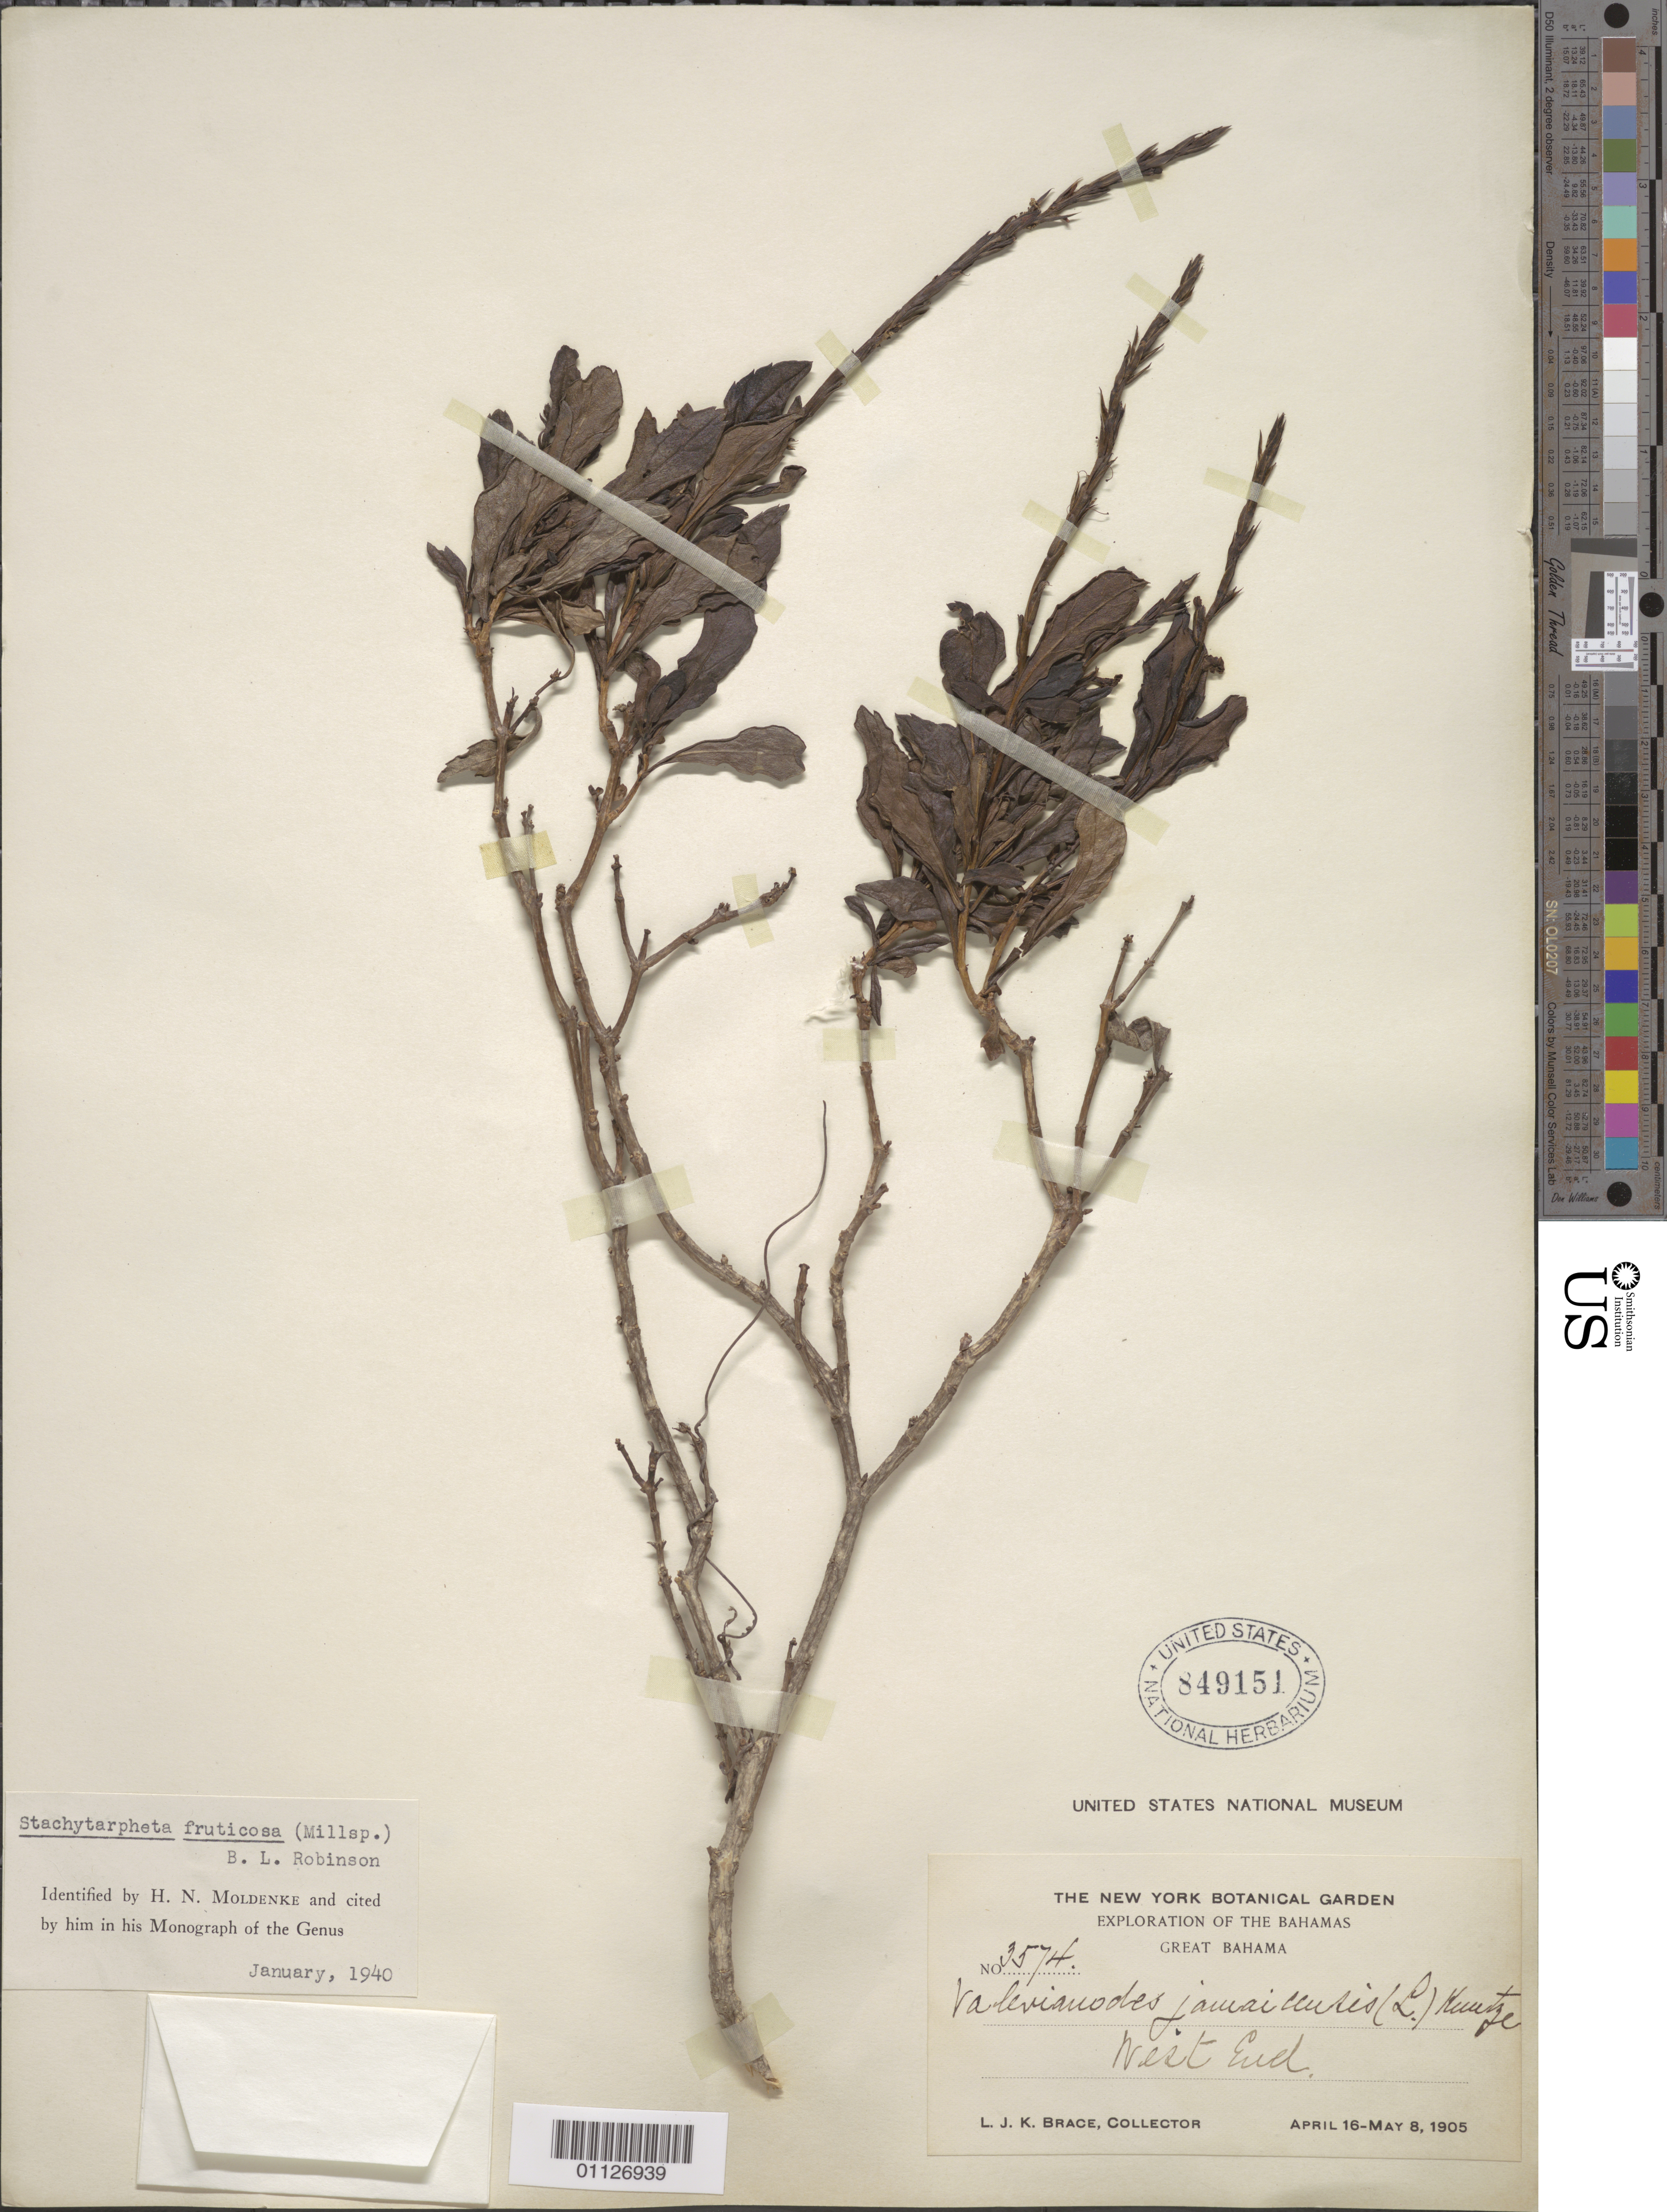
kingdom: Plantae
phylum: Tracheophyta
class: Magnoliopsida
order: Lamiales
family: Verbenaceae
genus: Stachytarpheta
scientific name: Stachytarpheta fruticosa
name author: (Millsp.) B.L. Rob.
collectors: L. J. K. Brace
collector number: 3574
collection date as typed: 16 Apr 1905 to 08 May 1905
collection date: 1905-04-16/1905-05-08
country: Bahamas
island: Great Bahama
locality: West End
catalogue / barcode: US 849151